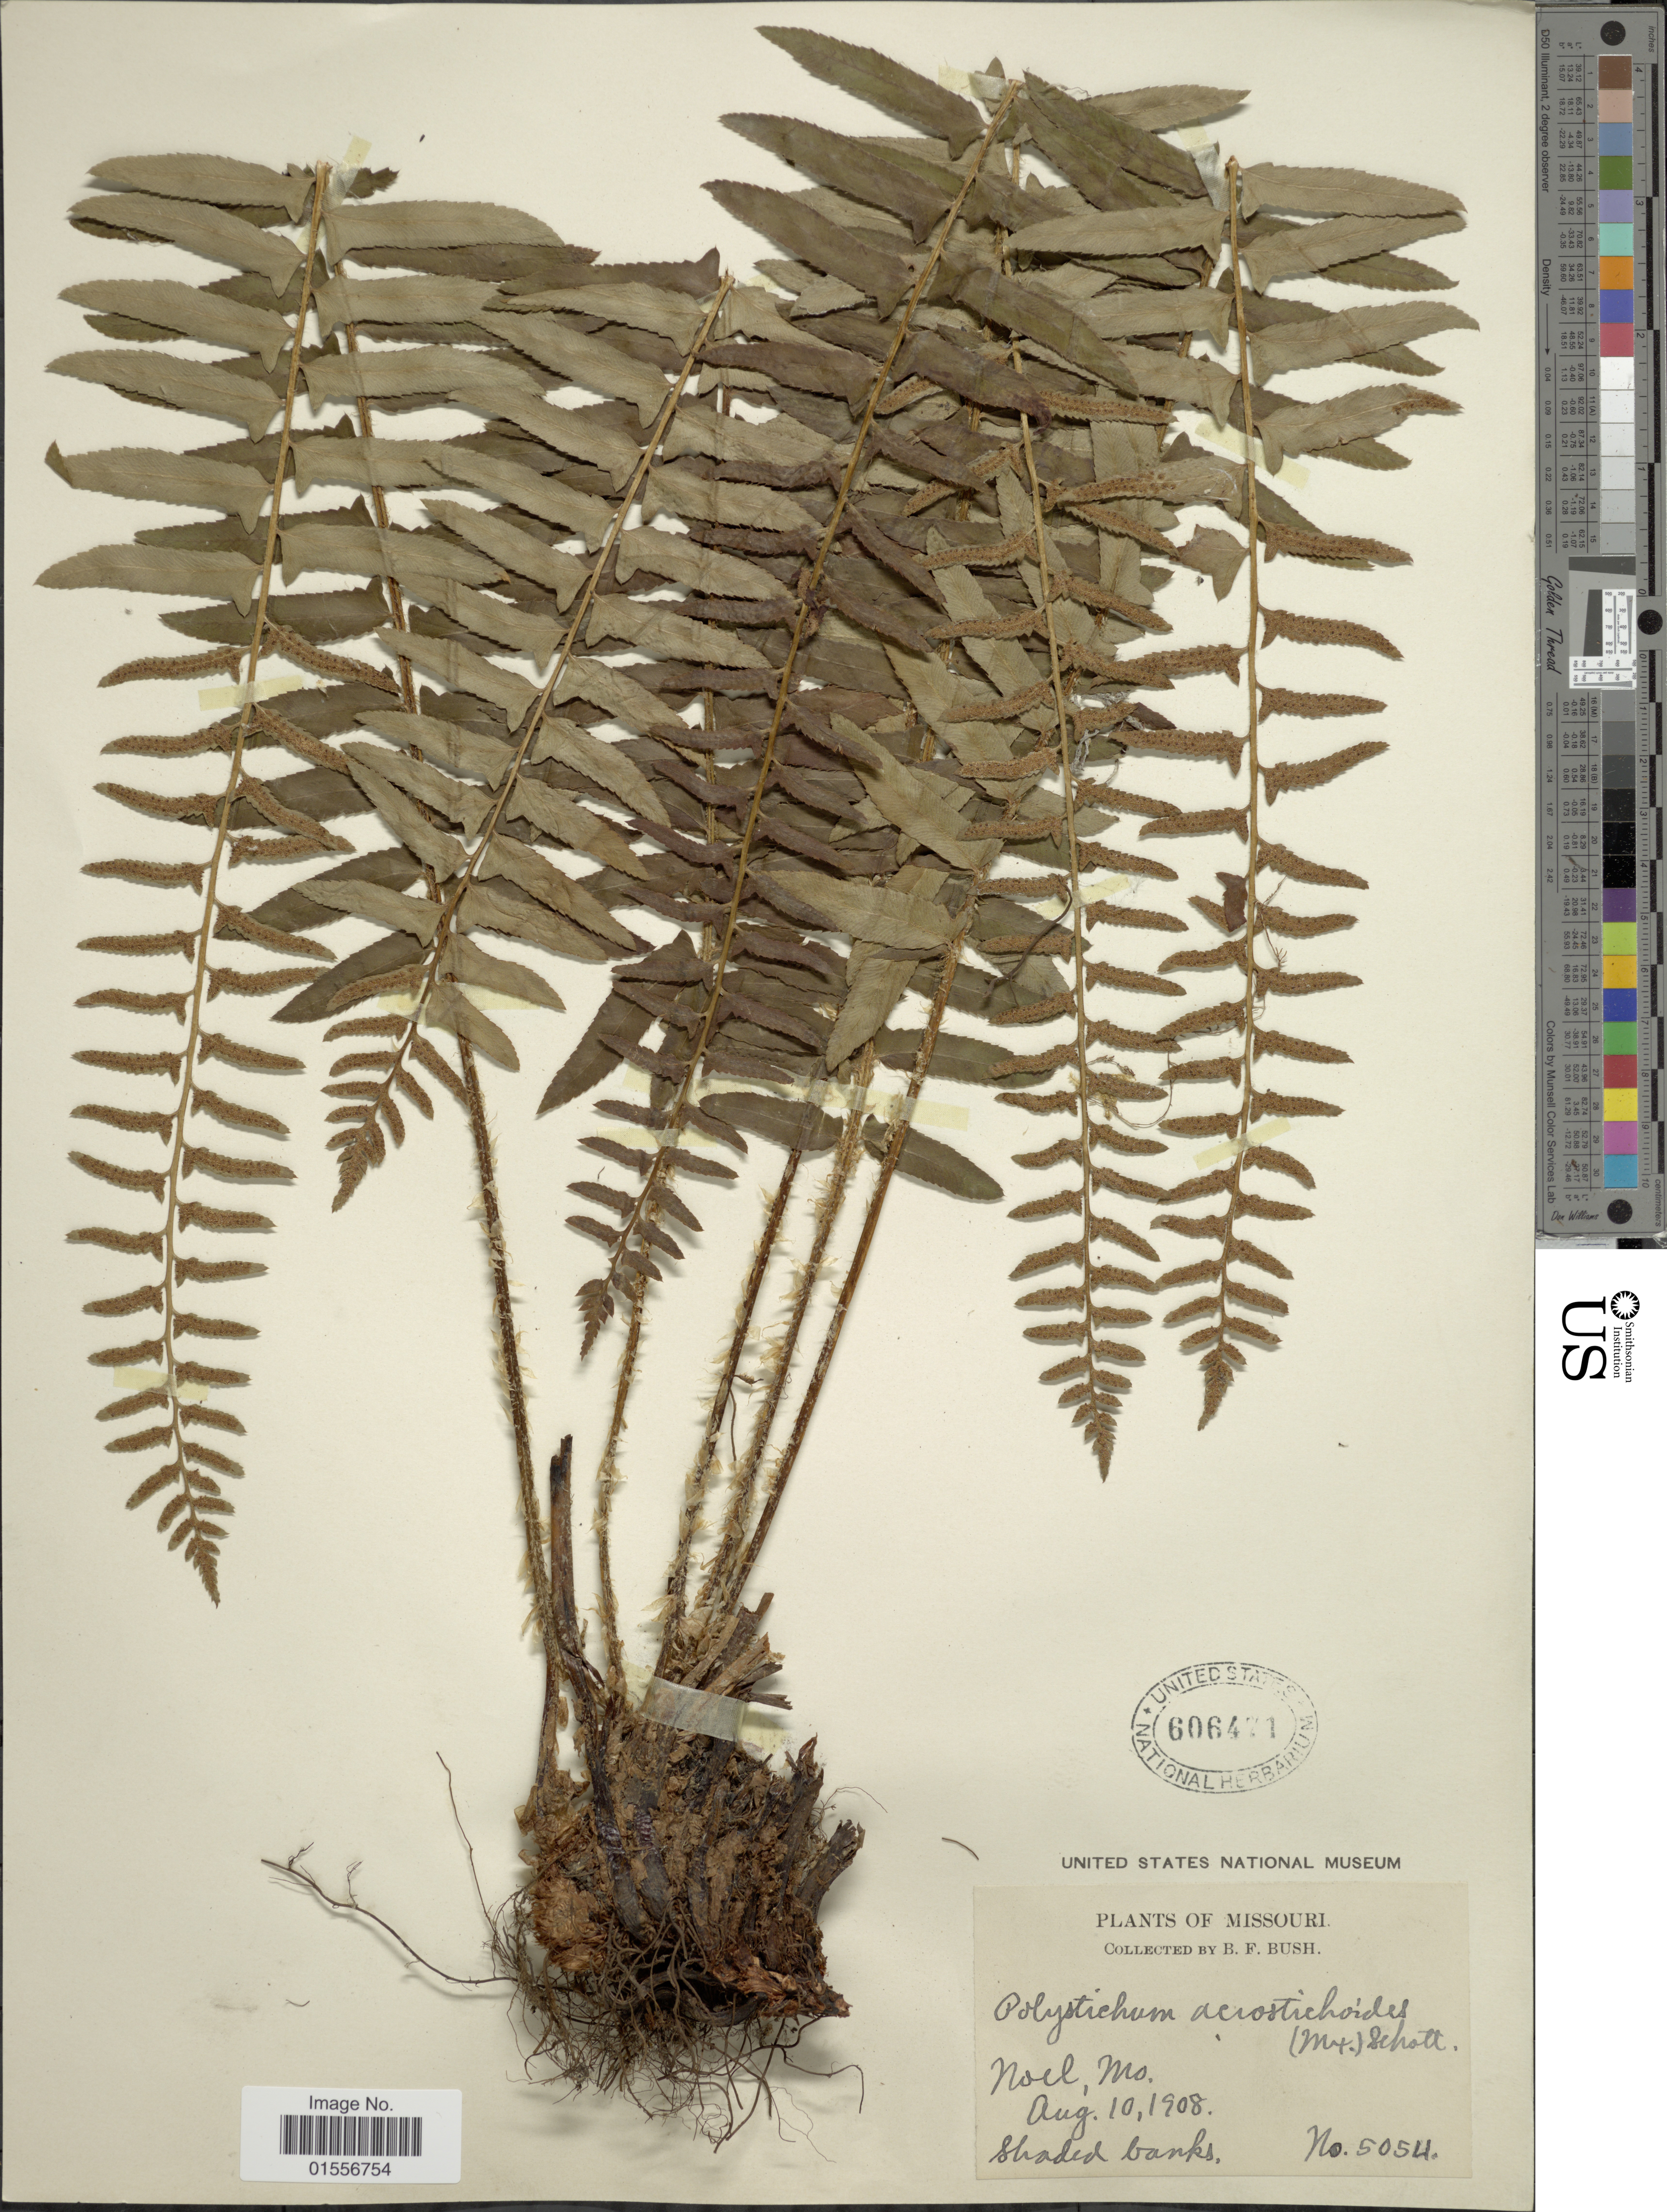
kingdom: Plantae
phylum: Tracheophyta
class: Polypodiopsida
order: Polypodiales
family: Dryopteridaceae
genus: Polystichum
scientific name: Polystichum acrostichoides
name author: (Michx.) Schott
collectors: B. F. Bush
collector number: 5054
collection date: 1908-08-10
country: United States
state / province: Missouri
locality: Noel.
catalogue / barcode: US 606471